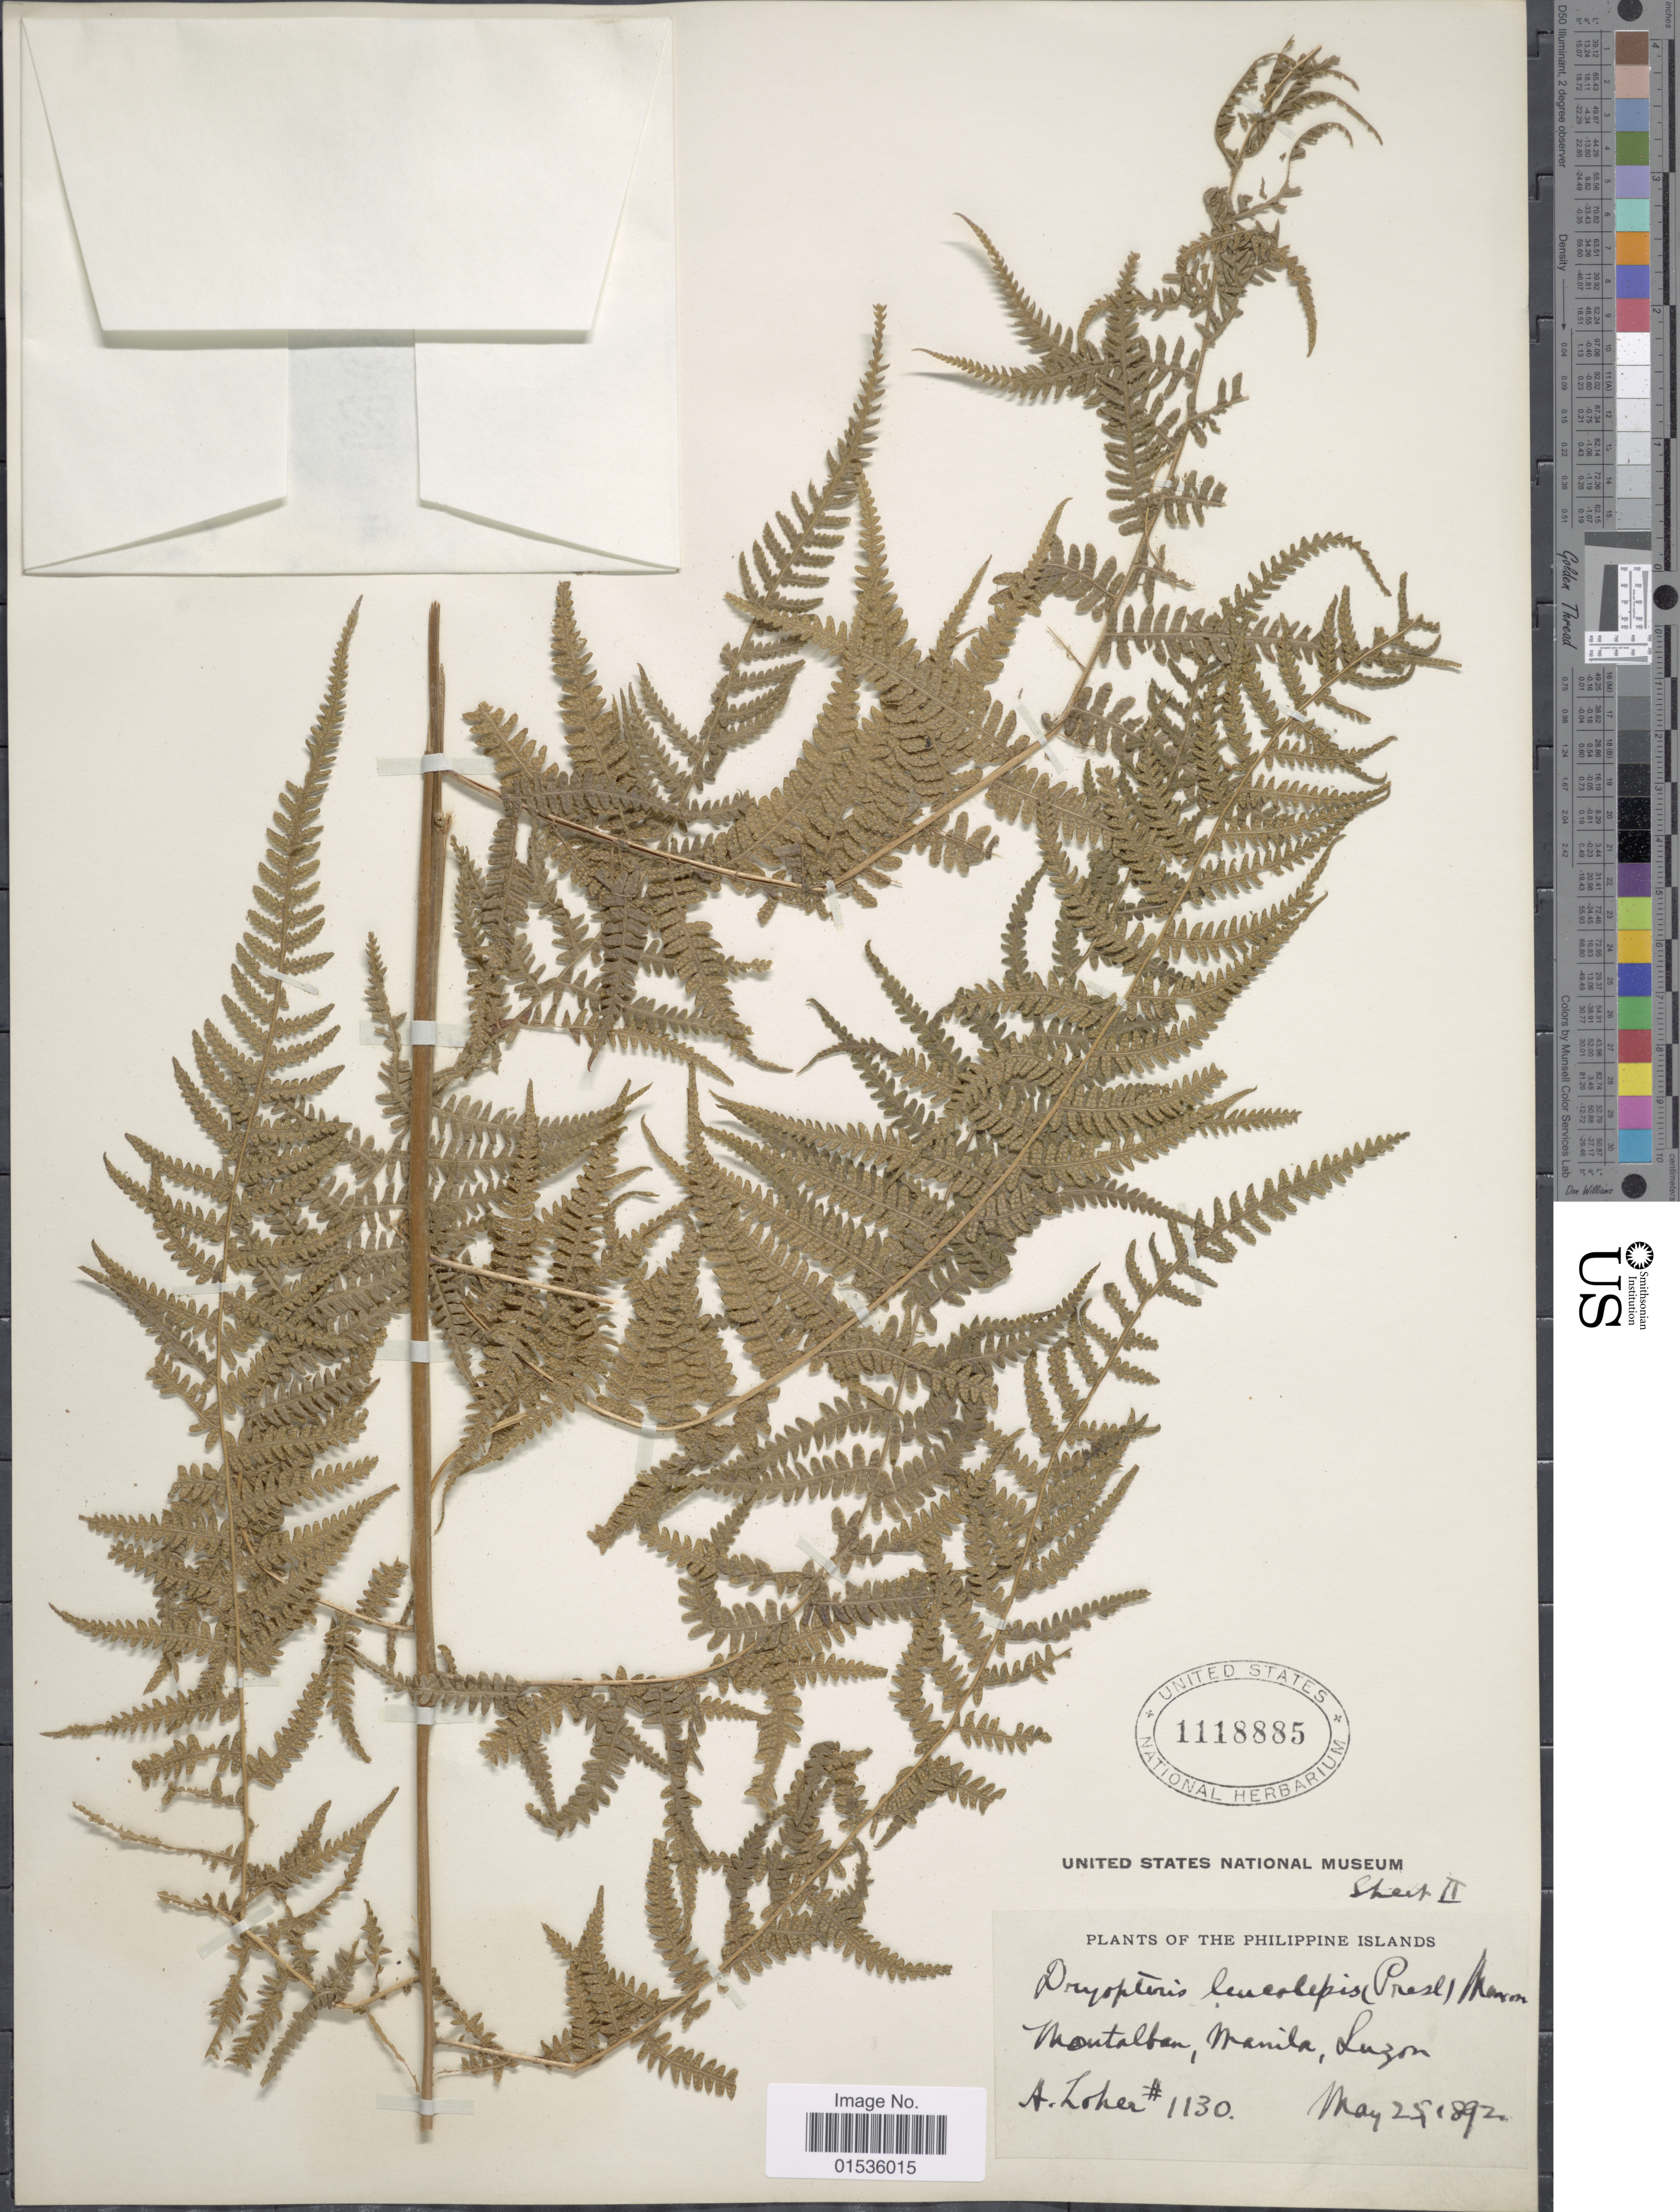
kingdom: Plantae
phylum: Tracheophyta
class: Polypodiopsida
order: Polypodiales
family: Thelypteridaceae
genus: Macrothelypteris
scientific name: Macrothelypteris polypodioides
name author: (Hook.) Holttum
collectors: A. Loher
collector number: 1130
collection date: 1892-05-25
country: Philippines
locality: Mountalban, Manila, Luzon, Philippine Islands.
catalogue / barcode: US 1118885